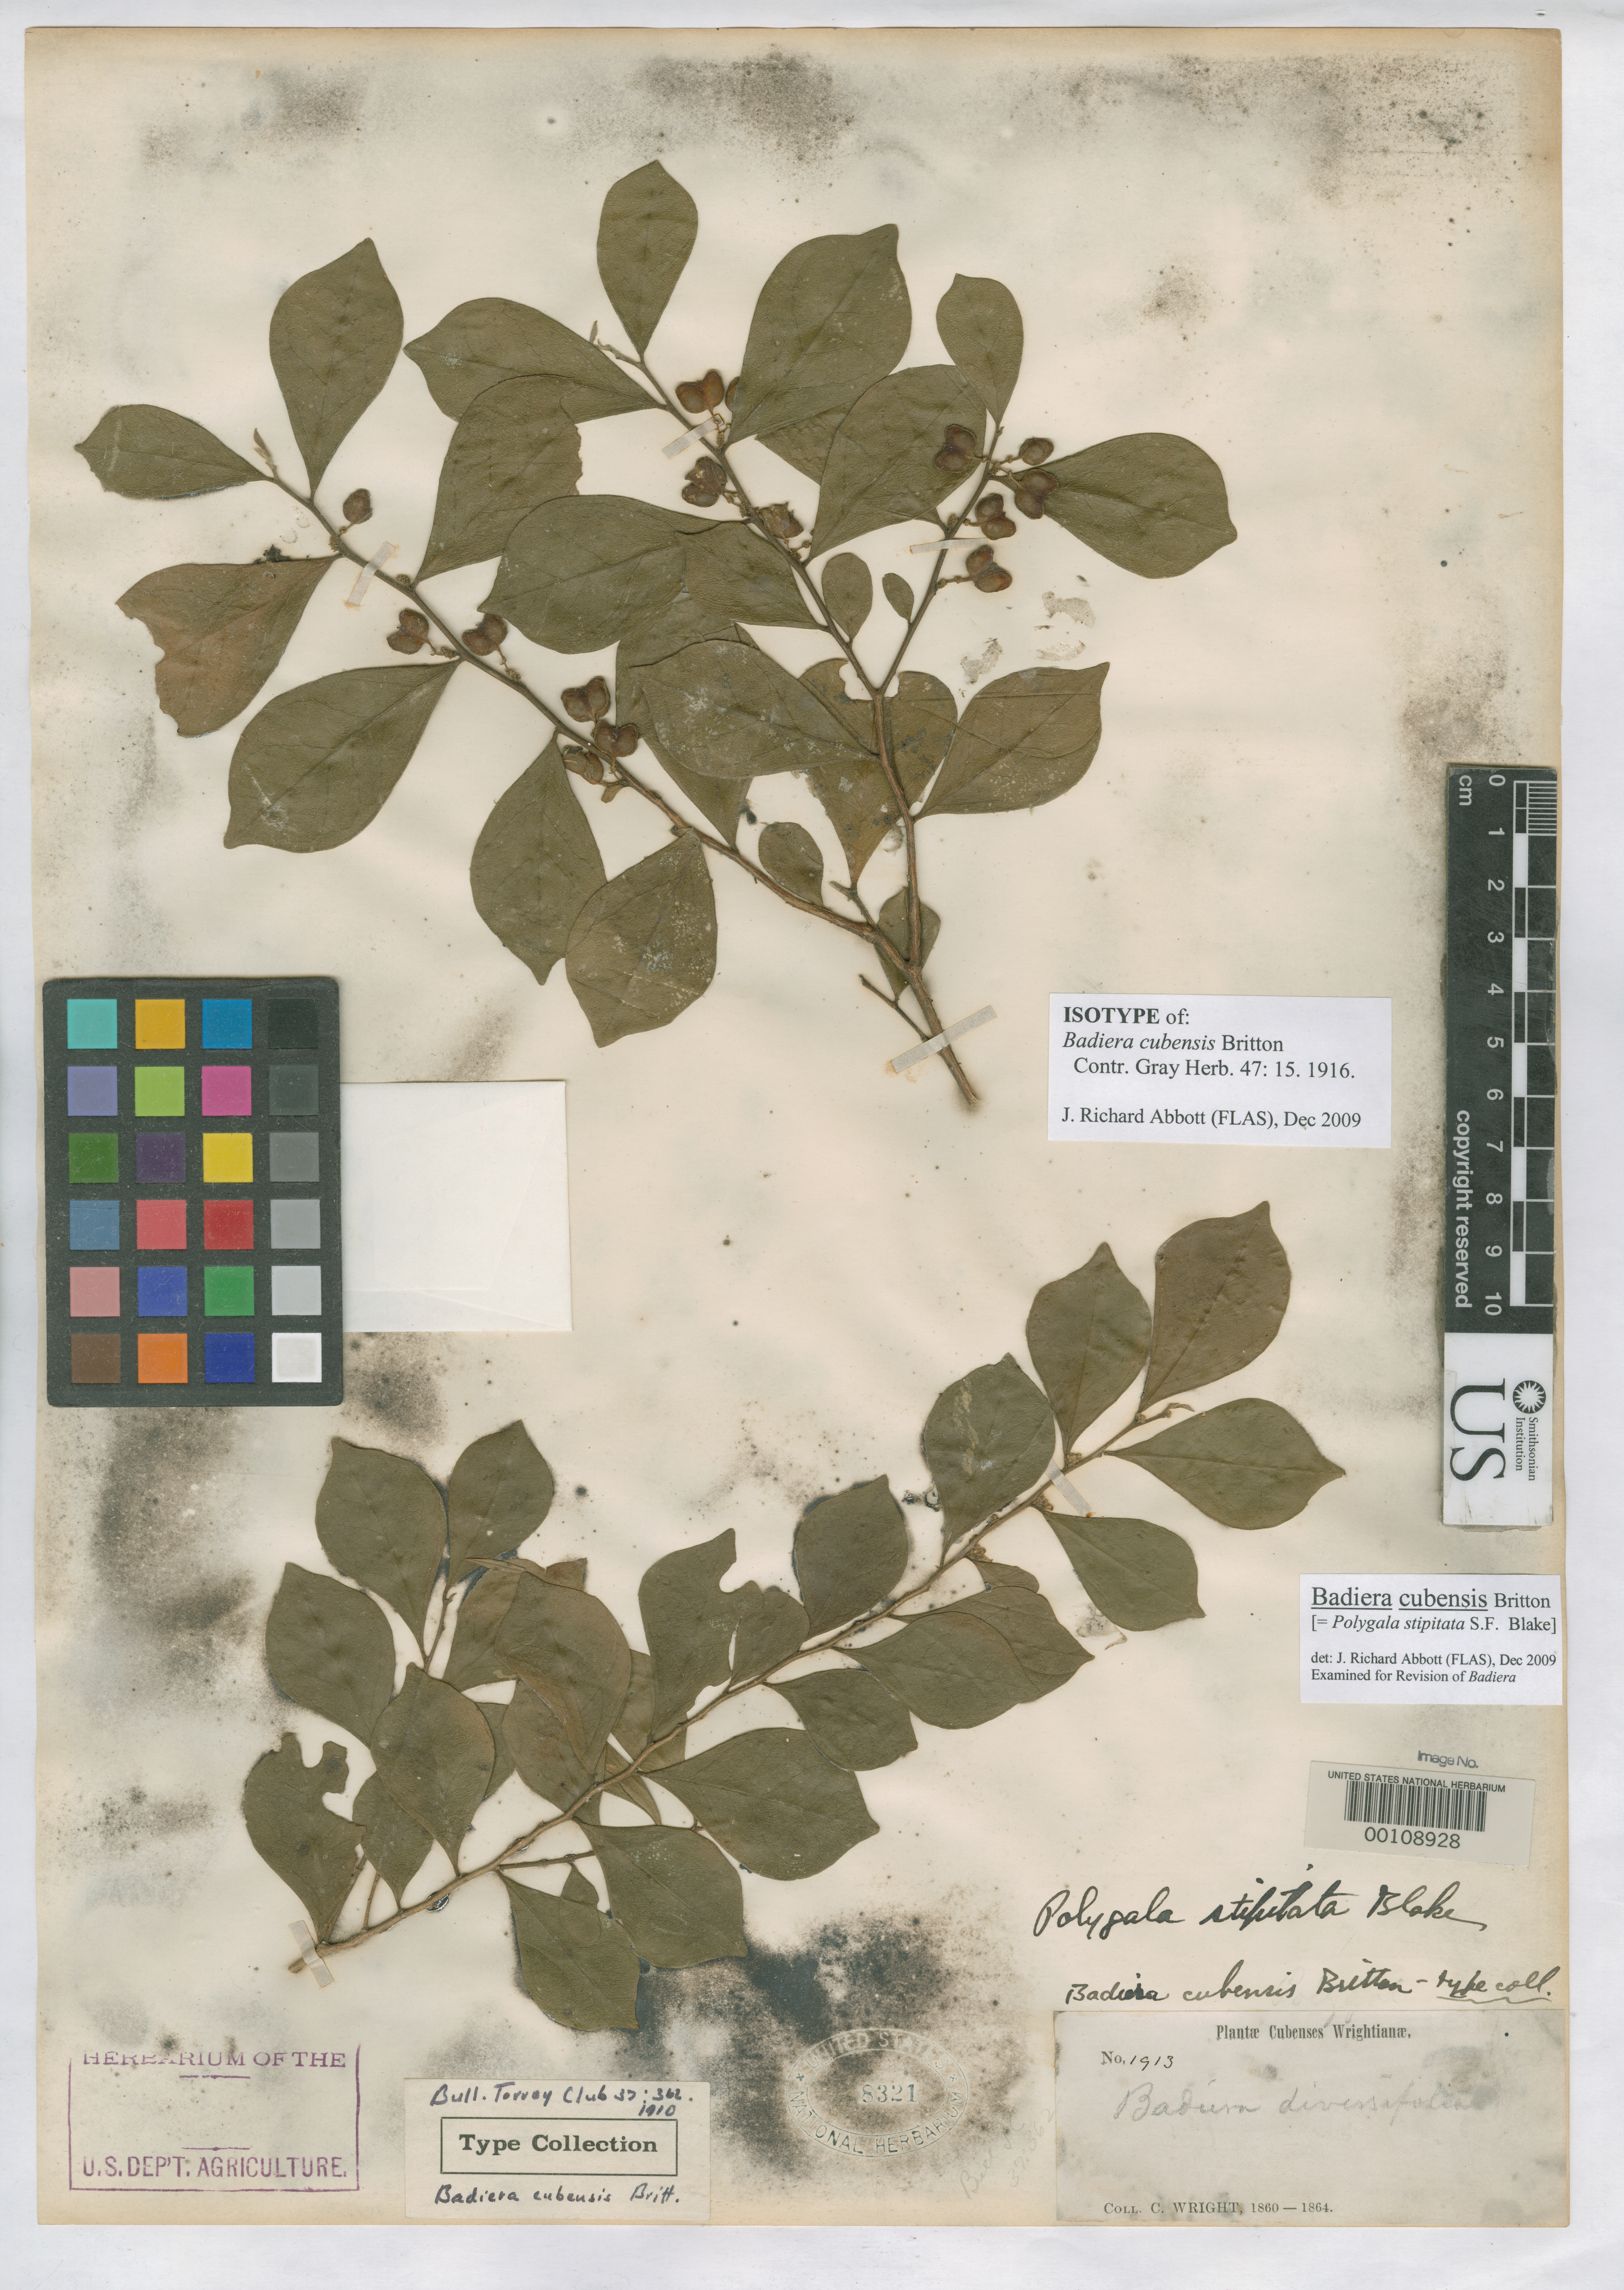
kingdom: Plantae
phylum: Tracheophyta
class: Magnoliopsida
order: Fabales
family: Polygalaceae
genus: Badiera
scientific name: Badiera cubensis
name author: Britton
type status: Isotype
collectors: C. Wright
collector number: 1913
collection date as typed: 27 Dec 1860 to 27 Dec 1864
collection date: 1860-12-27/1864-12-27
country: Cuba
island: Greater Antilles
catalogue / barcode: US 8321